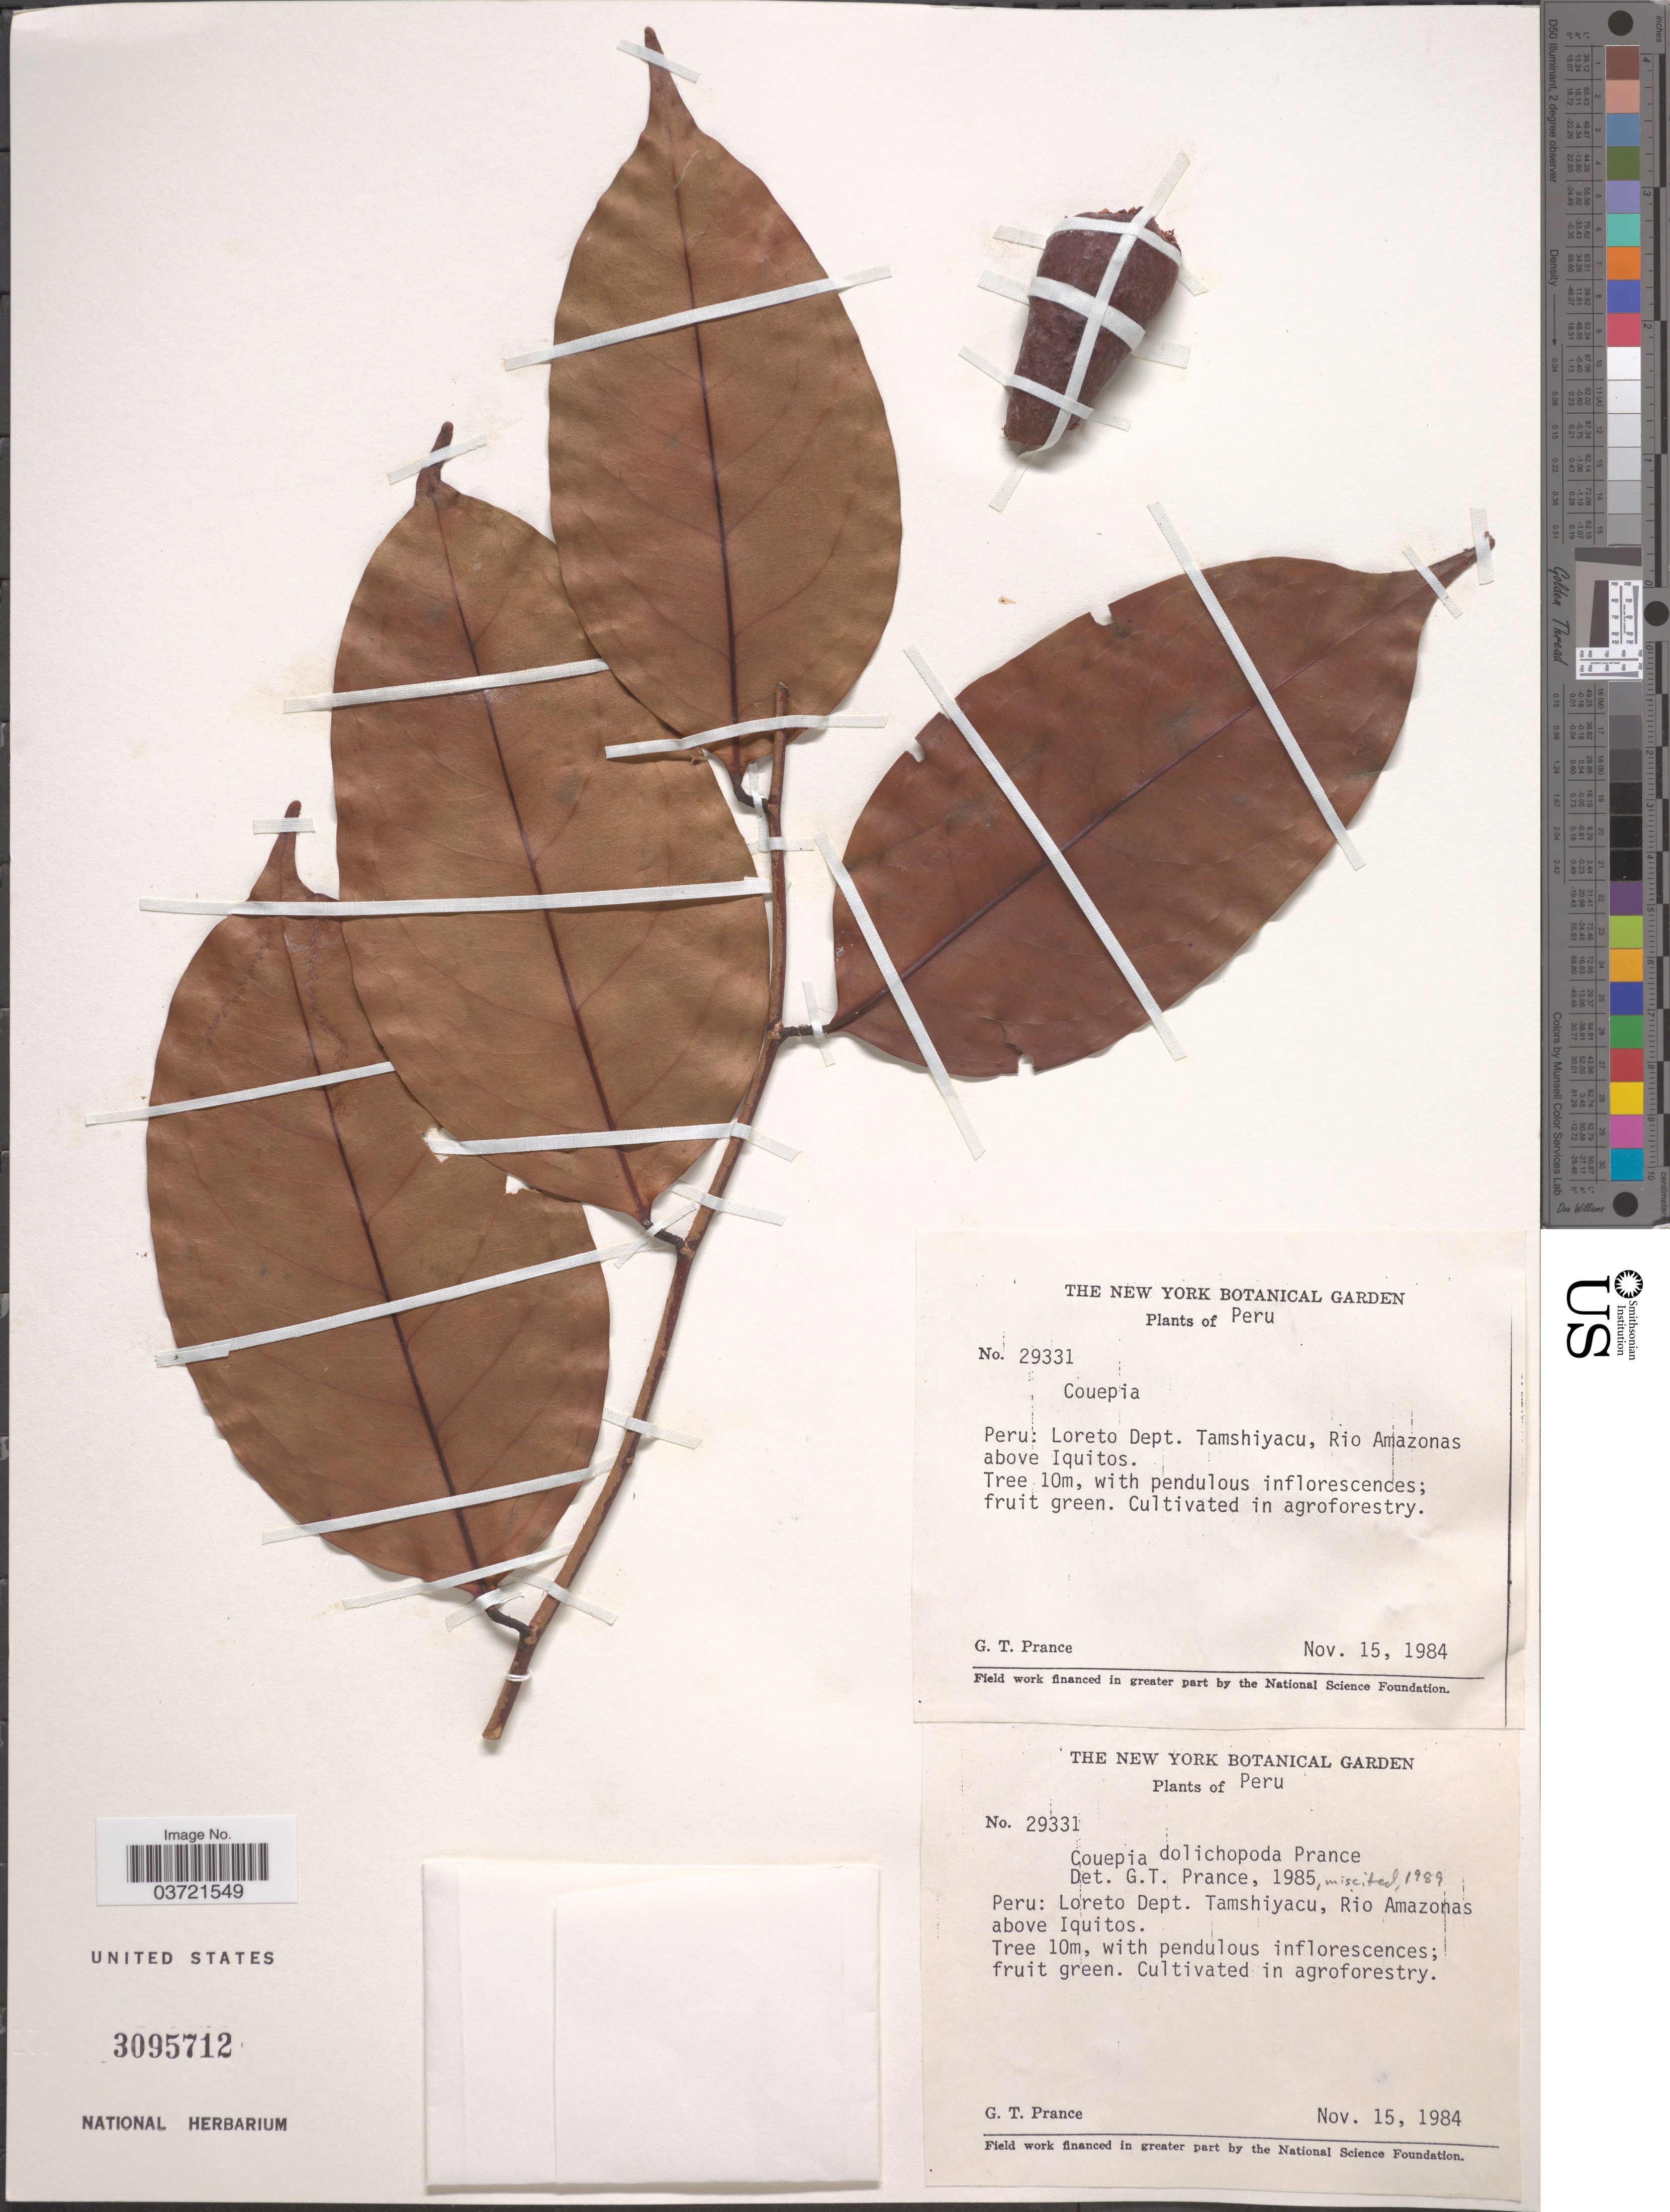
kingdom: Plantae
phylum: Tracheophyta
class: Magnoliopsida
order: Malpighiales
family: Chrysobalanaceae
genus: Acioa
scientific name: Acioa dolichopoda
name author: (Prance) Sothers & Prance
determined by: (US) Smithsonian Institution - National Museum of Natural History - Department of Botany (UNITED STATES)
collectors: G. T. Prance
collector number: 29331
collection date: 1984-11-15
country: Peru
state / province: Loreto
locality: Loreto Dept. Tamshiyacu, Rio Amazonas above Iquitos.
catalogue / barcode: US 3095712